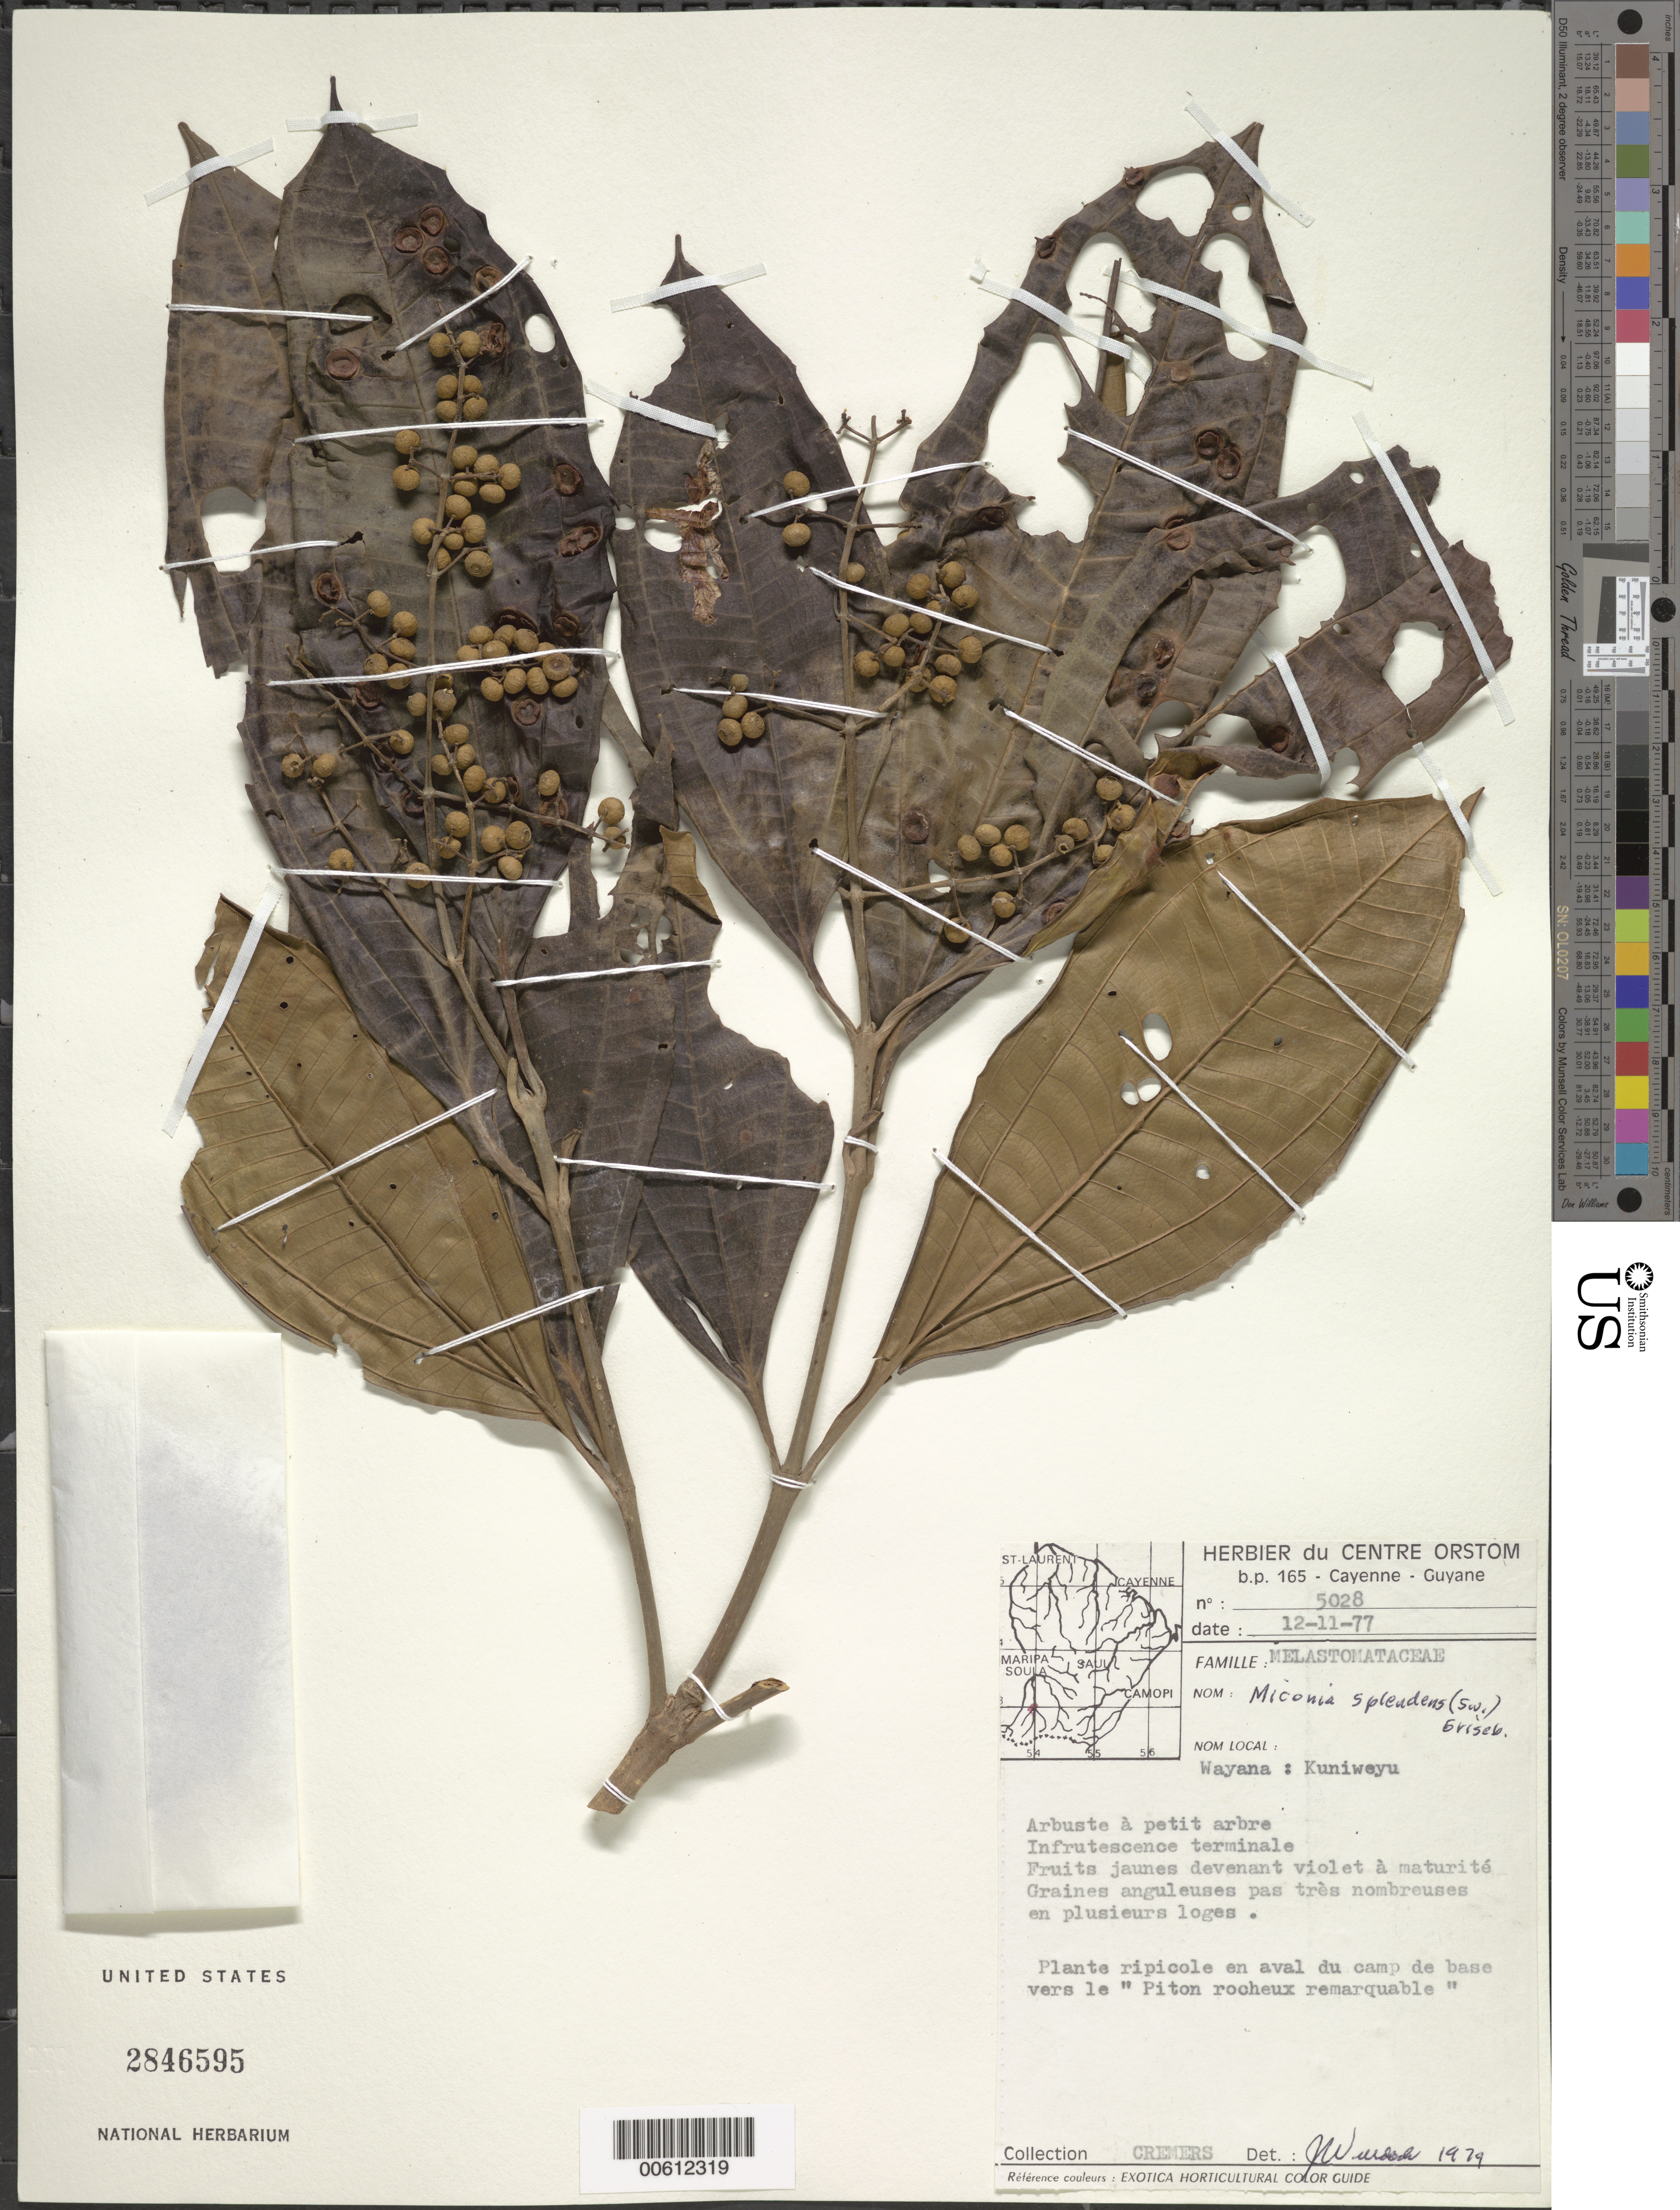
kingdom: Plantae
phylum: Tracheophyta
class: Magnoliopsida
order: Myrtales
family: Melastomataceae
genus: Miconia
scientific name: Miconia splendens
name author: (Sw.) Griseb.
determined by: Wurdack, John J., (US), US (UNITED STATES)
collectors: G. Cremers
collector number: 5028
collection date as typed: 12-Nov-77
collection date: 1977-11-12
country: French Guiana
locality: Bassin du Haut-Marouini, Marouini-l'Itany, en aval du camp de base vers le 'Piton rocheux remarquable'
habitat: Ripicole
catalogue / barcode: US 2846595